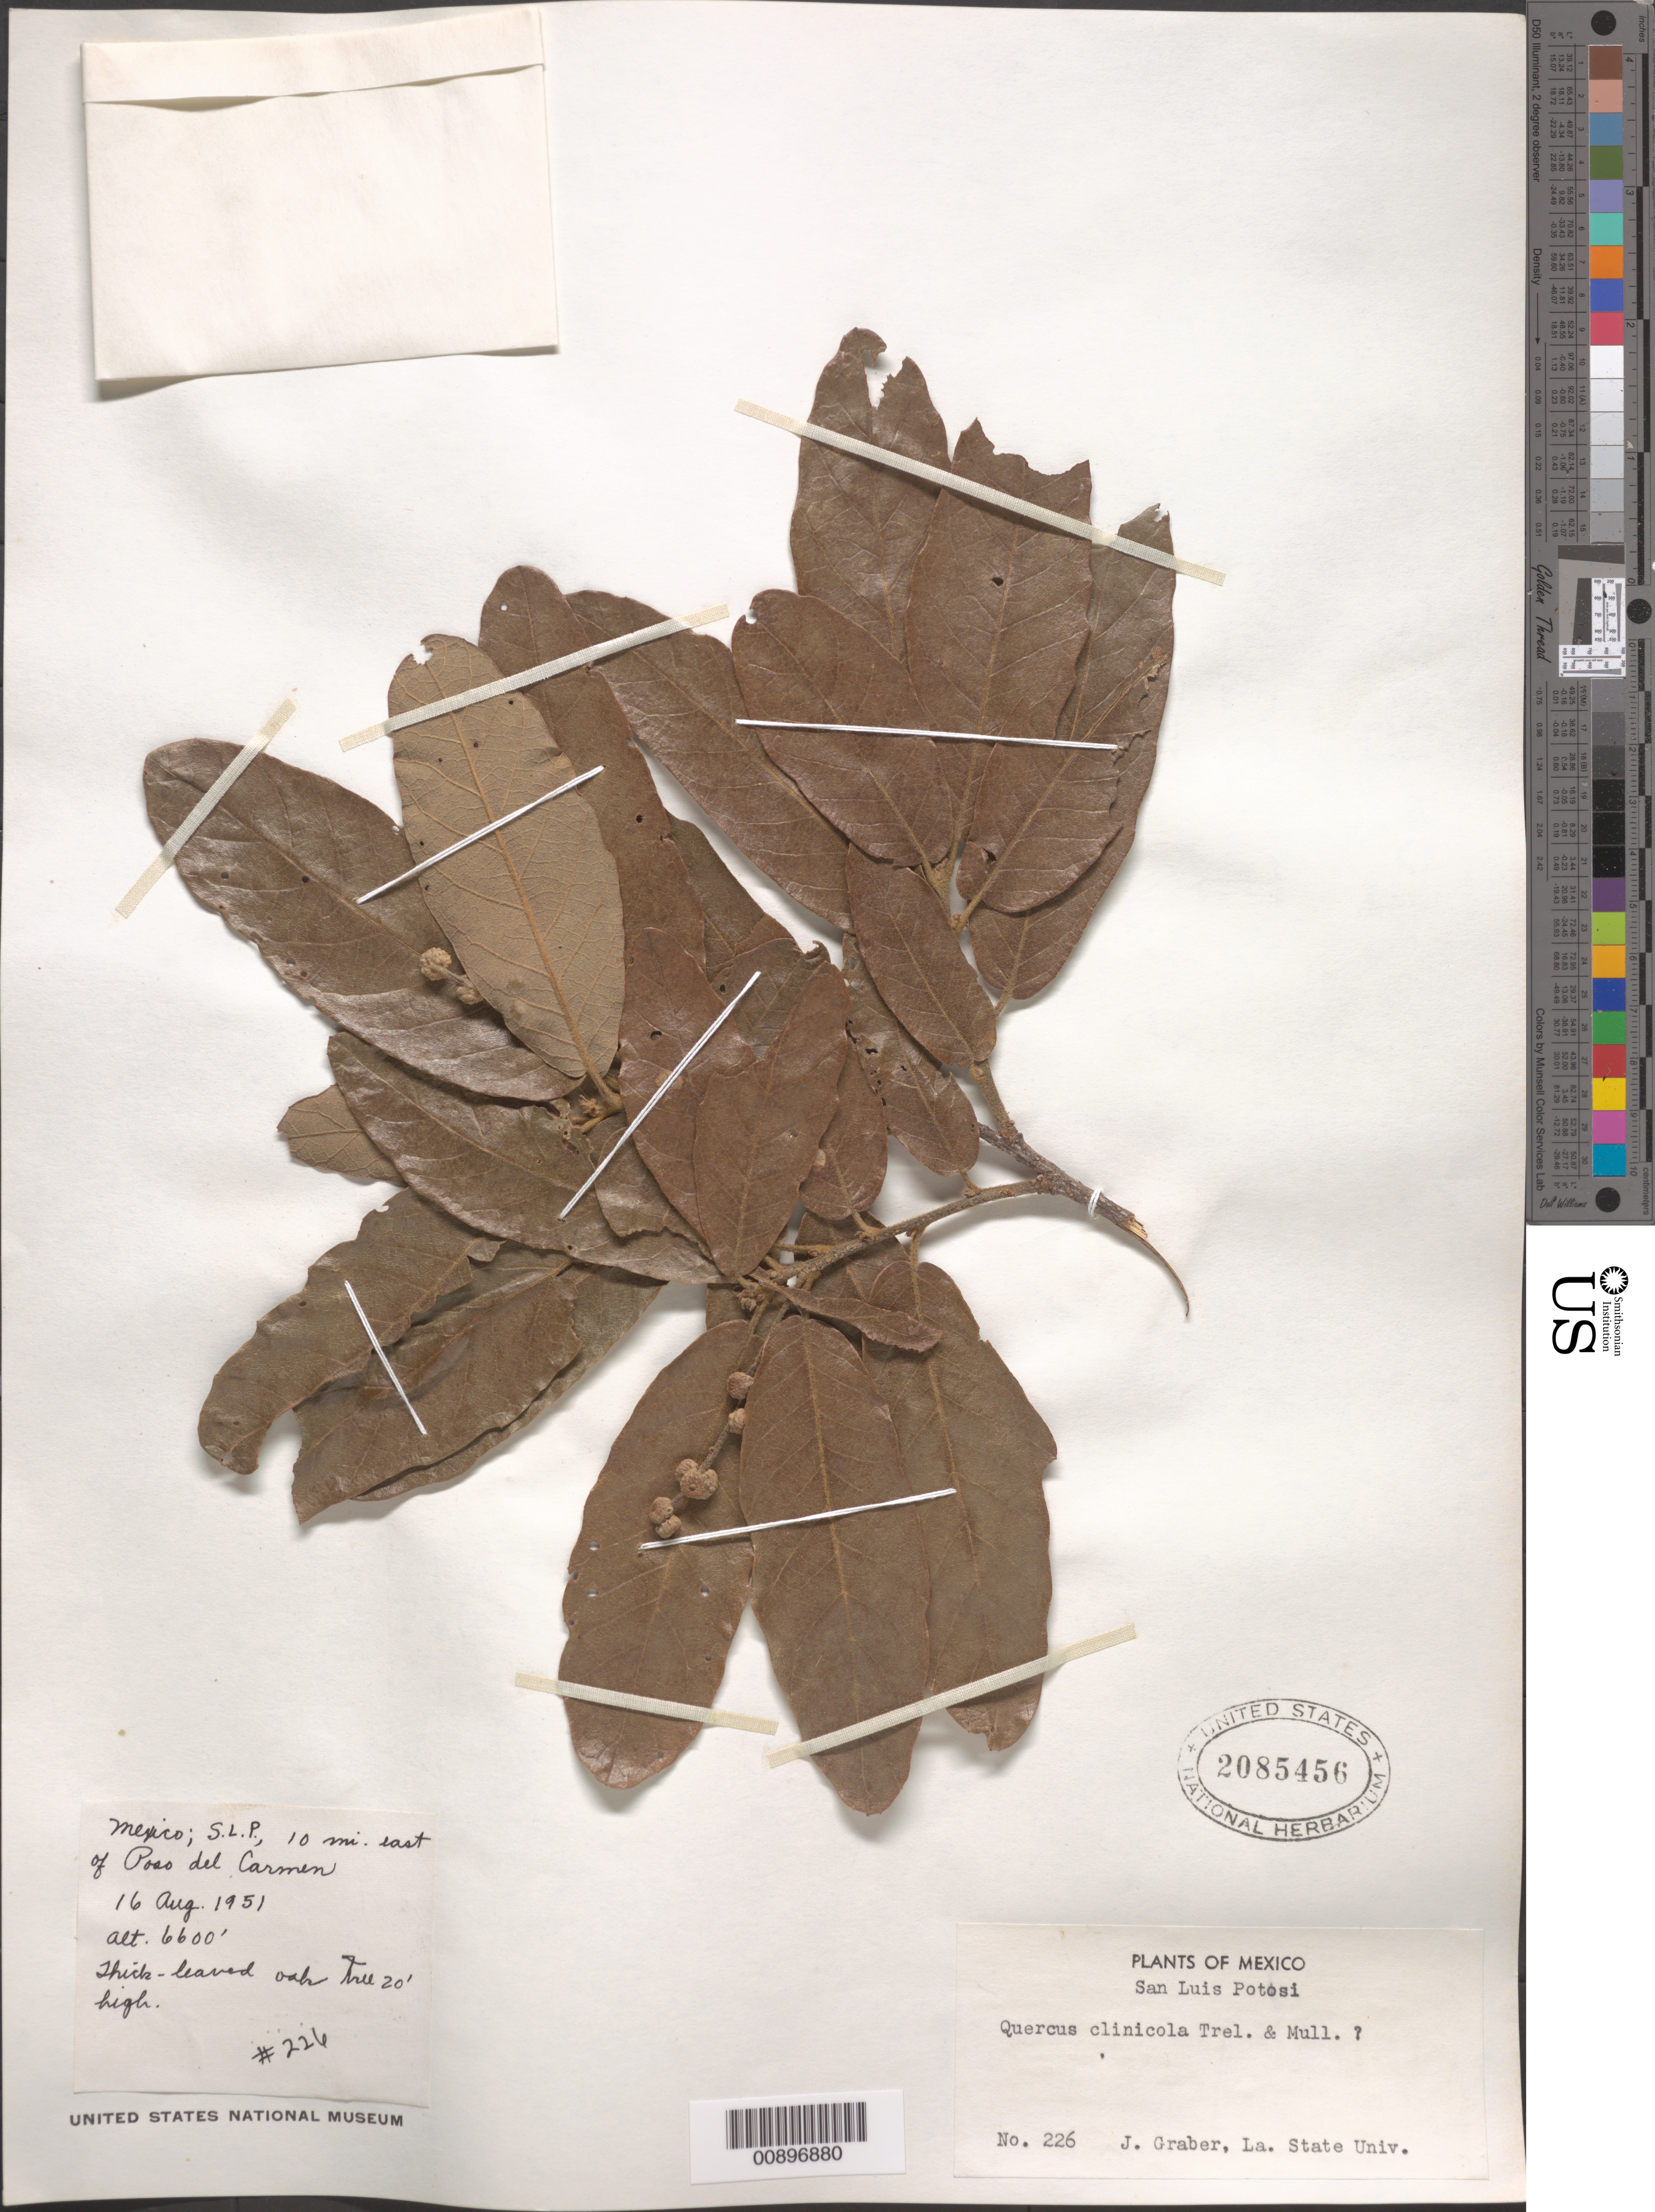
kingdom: Plantae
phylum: Tracheophyta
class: Magnoliopsida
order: Fagales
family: Fagaceae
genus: Quercus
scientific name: Quercus clivicola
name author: Trel. & C.H. Mull.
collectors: J. Graber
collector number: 226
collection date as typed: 16 Aug 1951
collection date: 1951-08-16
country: Mexico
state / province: San Luis Potosí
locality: San Luis Potosí, 10 mi. east of Poso del Carmen.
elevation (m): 2012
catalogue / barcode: US 2085456